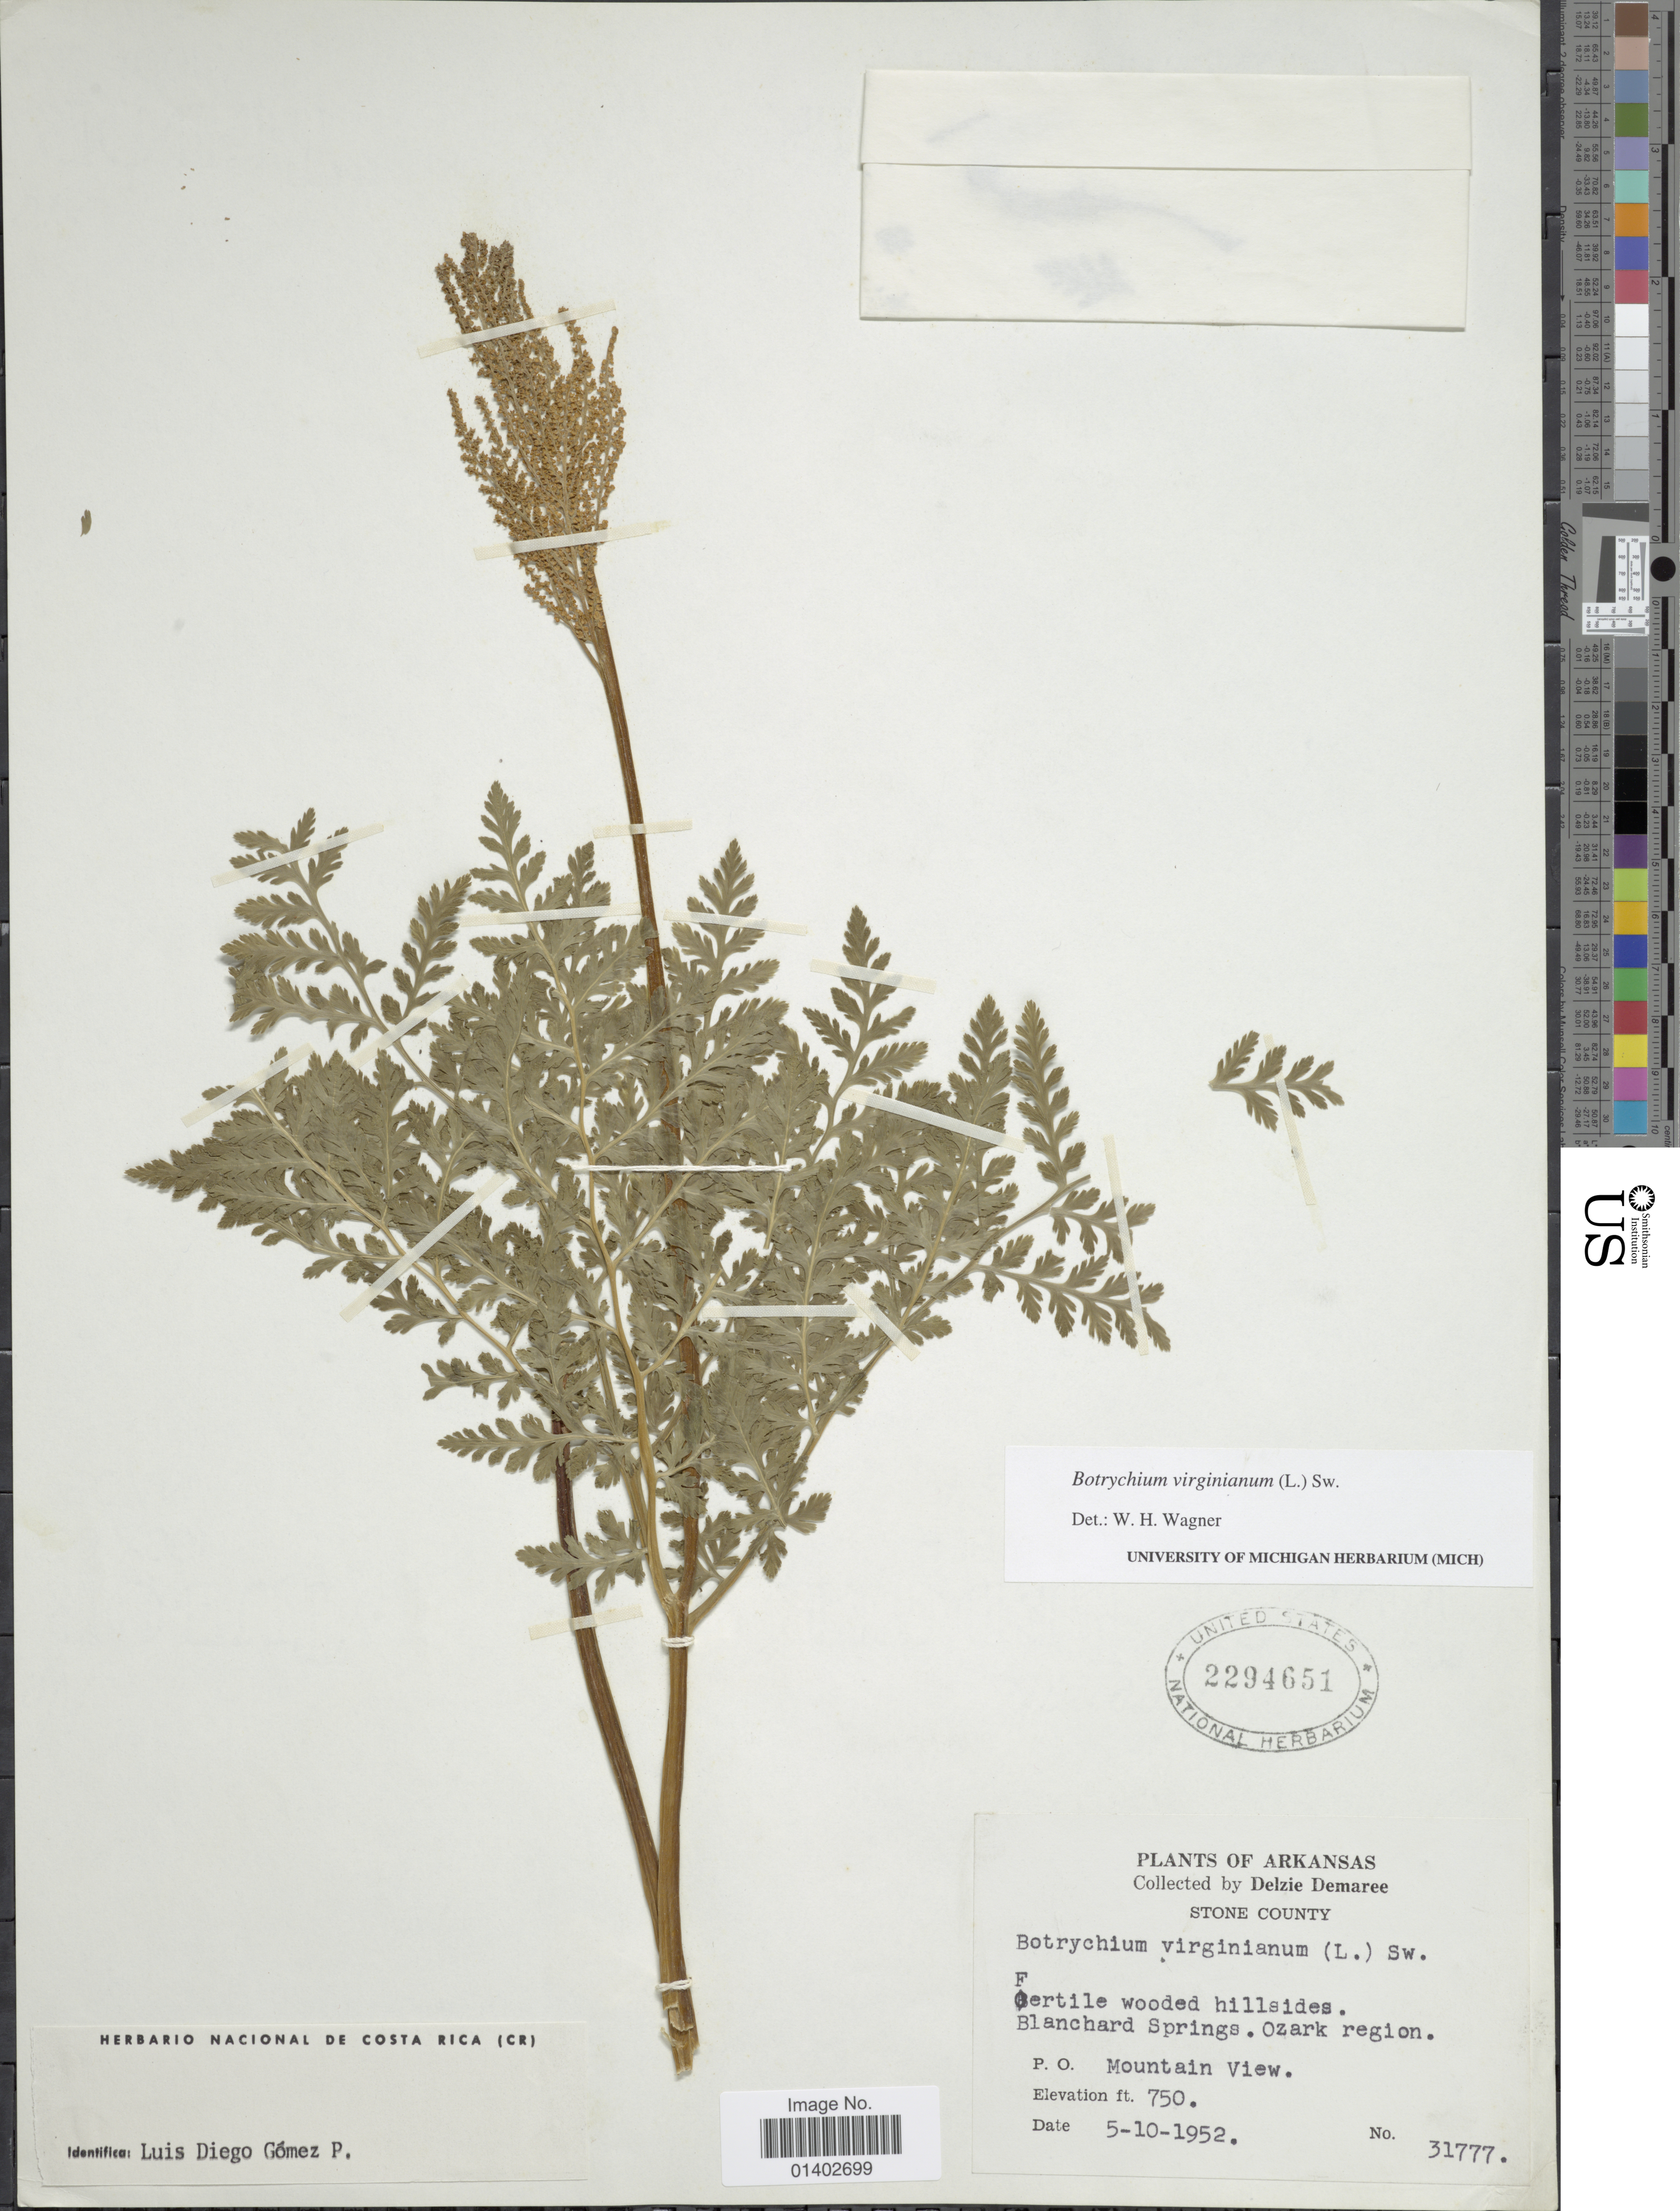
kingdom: Plantae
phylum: Tracheophyta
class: Polypodiopsida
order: Ophioglossales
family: Ophioglossaceae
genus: Botrychium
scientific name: Botrychium virginianum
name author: (L.) Sw.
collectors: D. Demaree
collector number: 31777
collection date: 1952-10-05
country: United States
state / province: Arkansas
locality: Stone County, Blanchard Springs. Ozark region. P.O. Mountain View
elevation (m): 229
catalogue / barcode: US 2294651